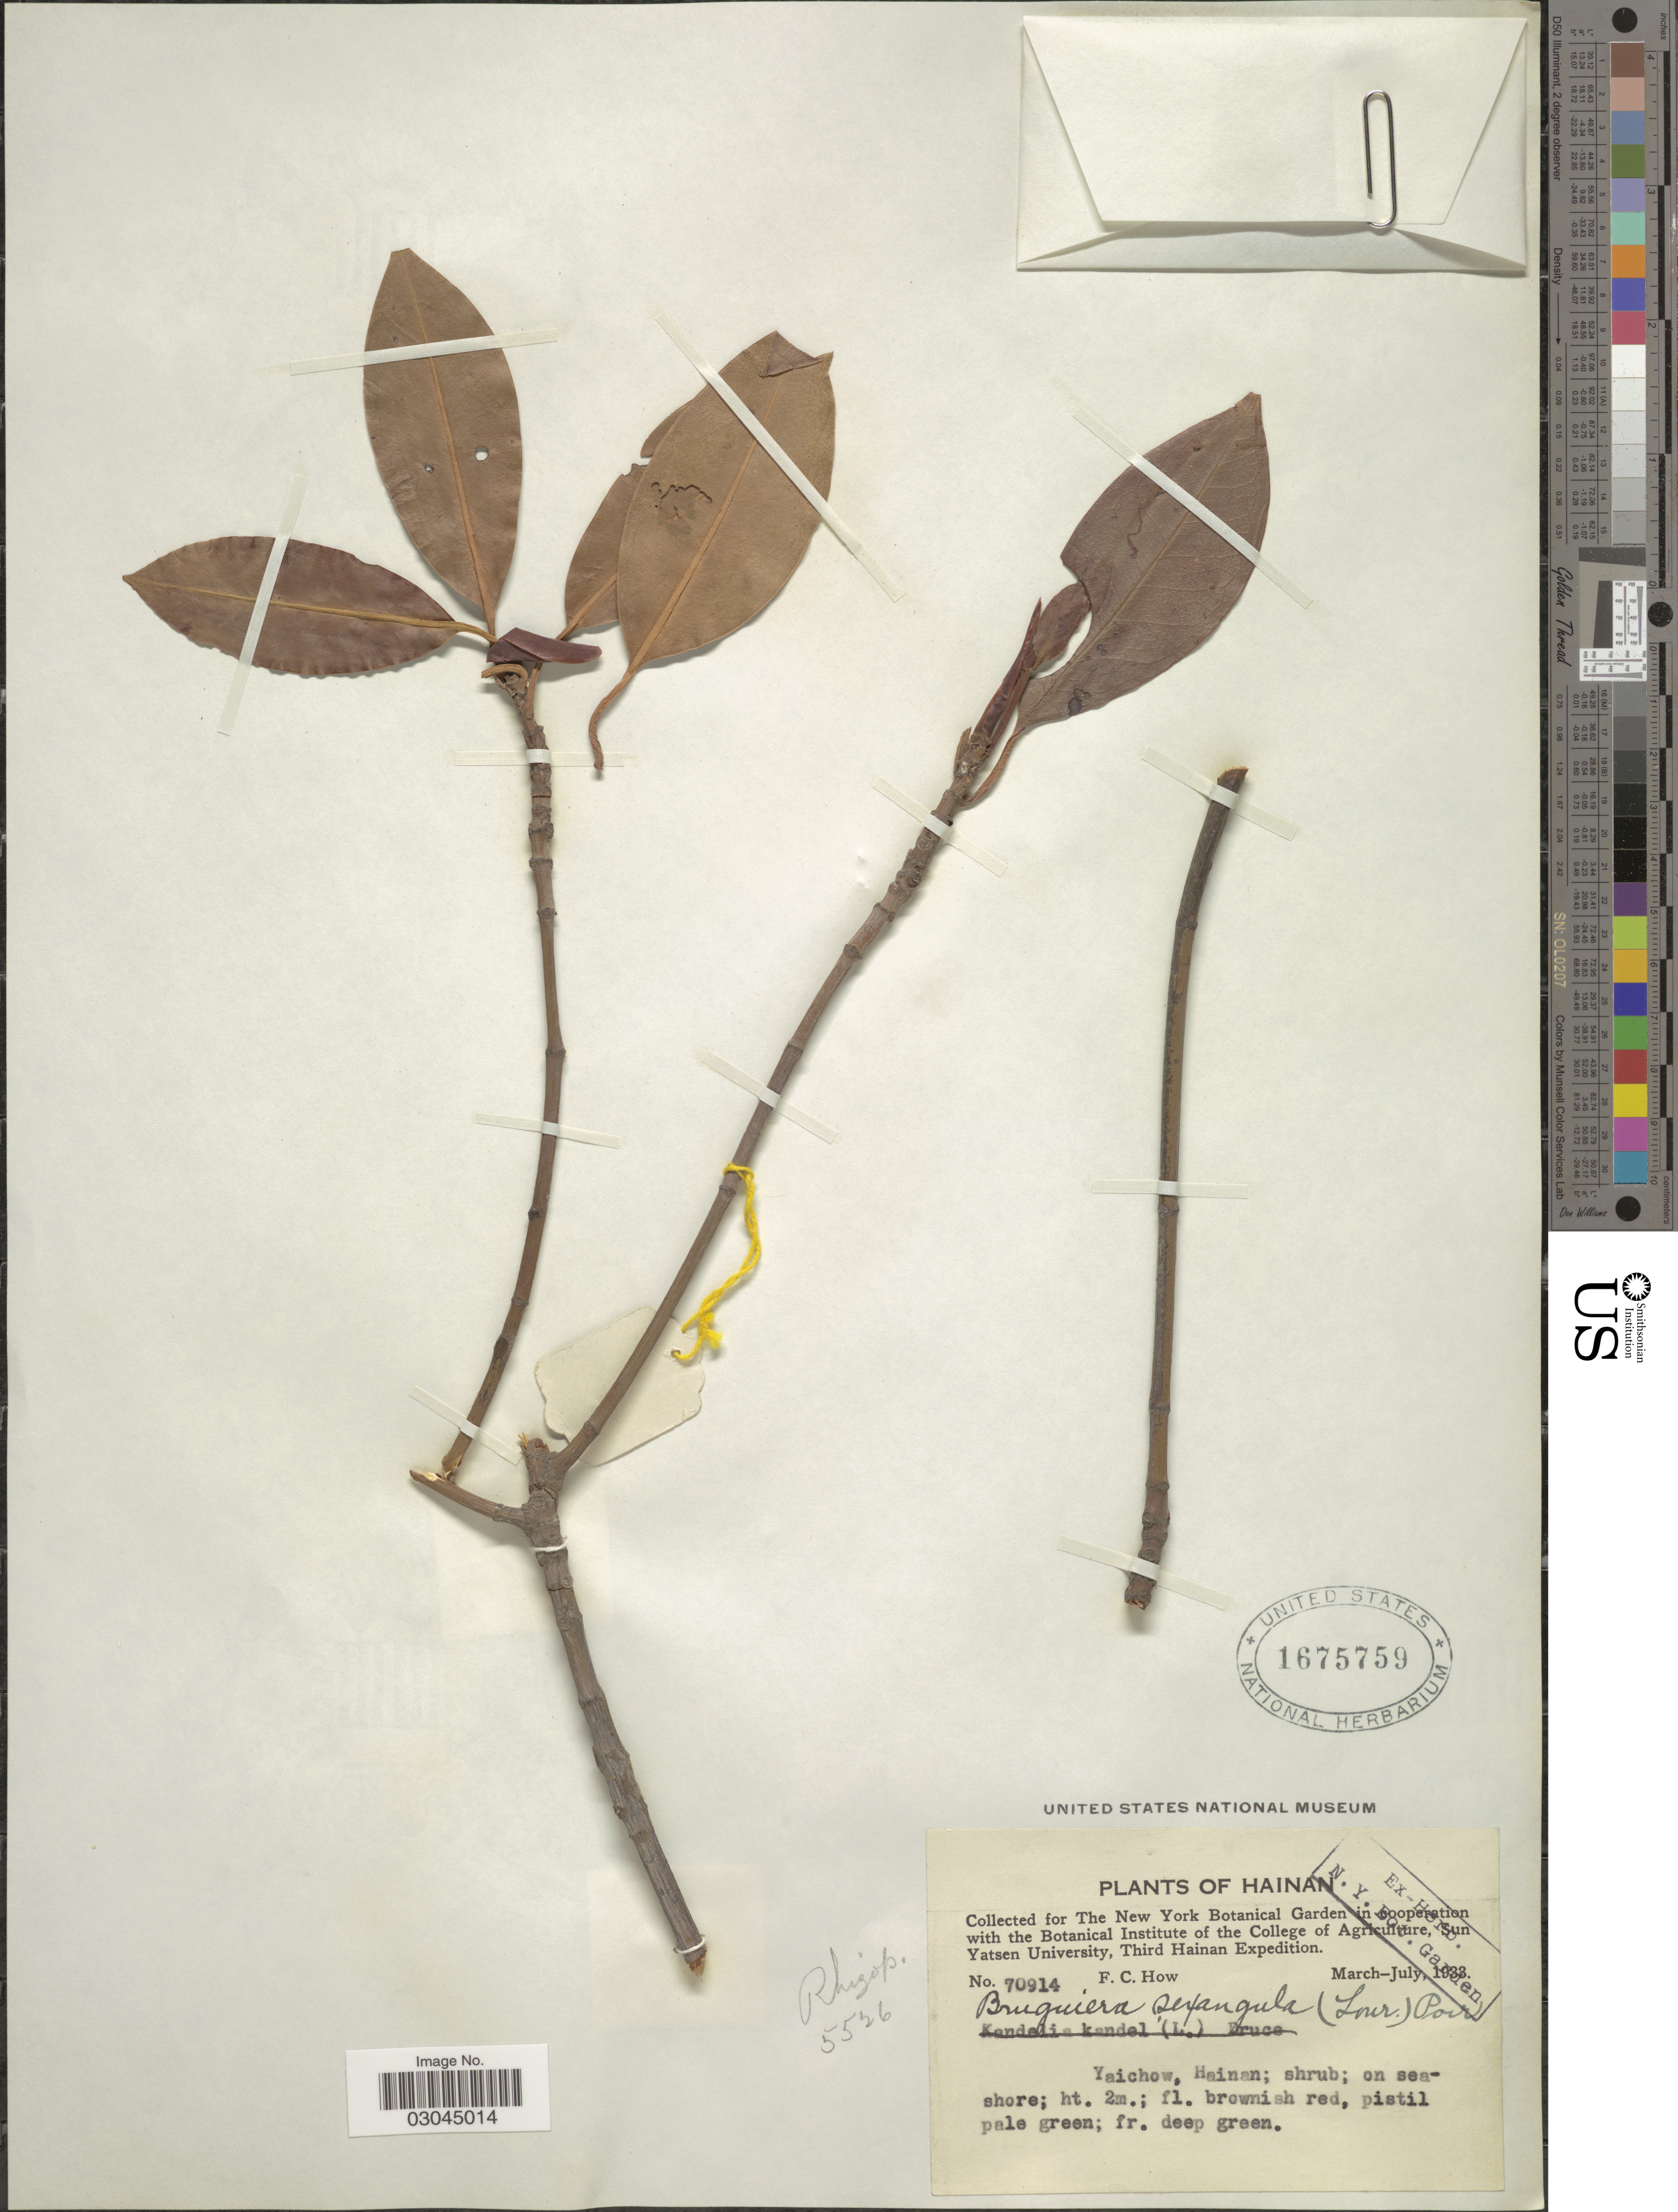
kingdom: Plantae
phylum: Tracheophyta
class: Magnoliopsida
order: Malpighiales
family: Rhizophoraceae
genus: Bruguiera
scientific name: Bruguiera sexangula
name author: (Lour.) Poir.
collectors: F. C. How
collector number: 70914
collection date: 1933-03/1933-07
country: China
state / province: Hainan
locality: Yaichow, Hainan, on seashore.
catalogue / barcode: US 1675759